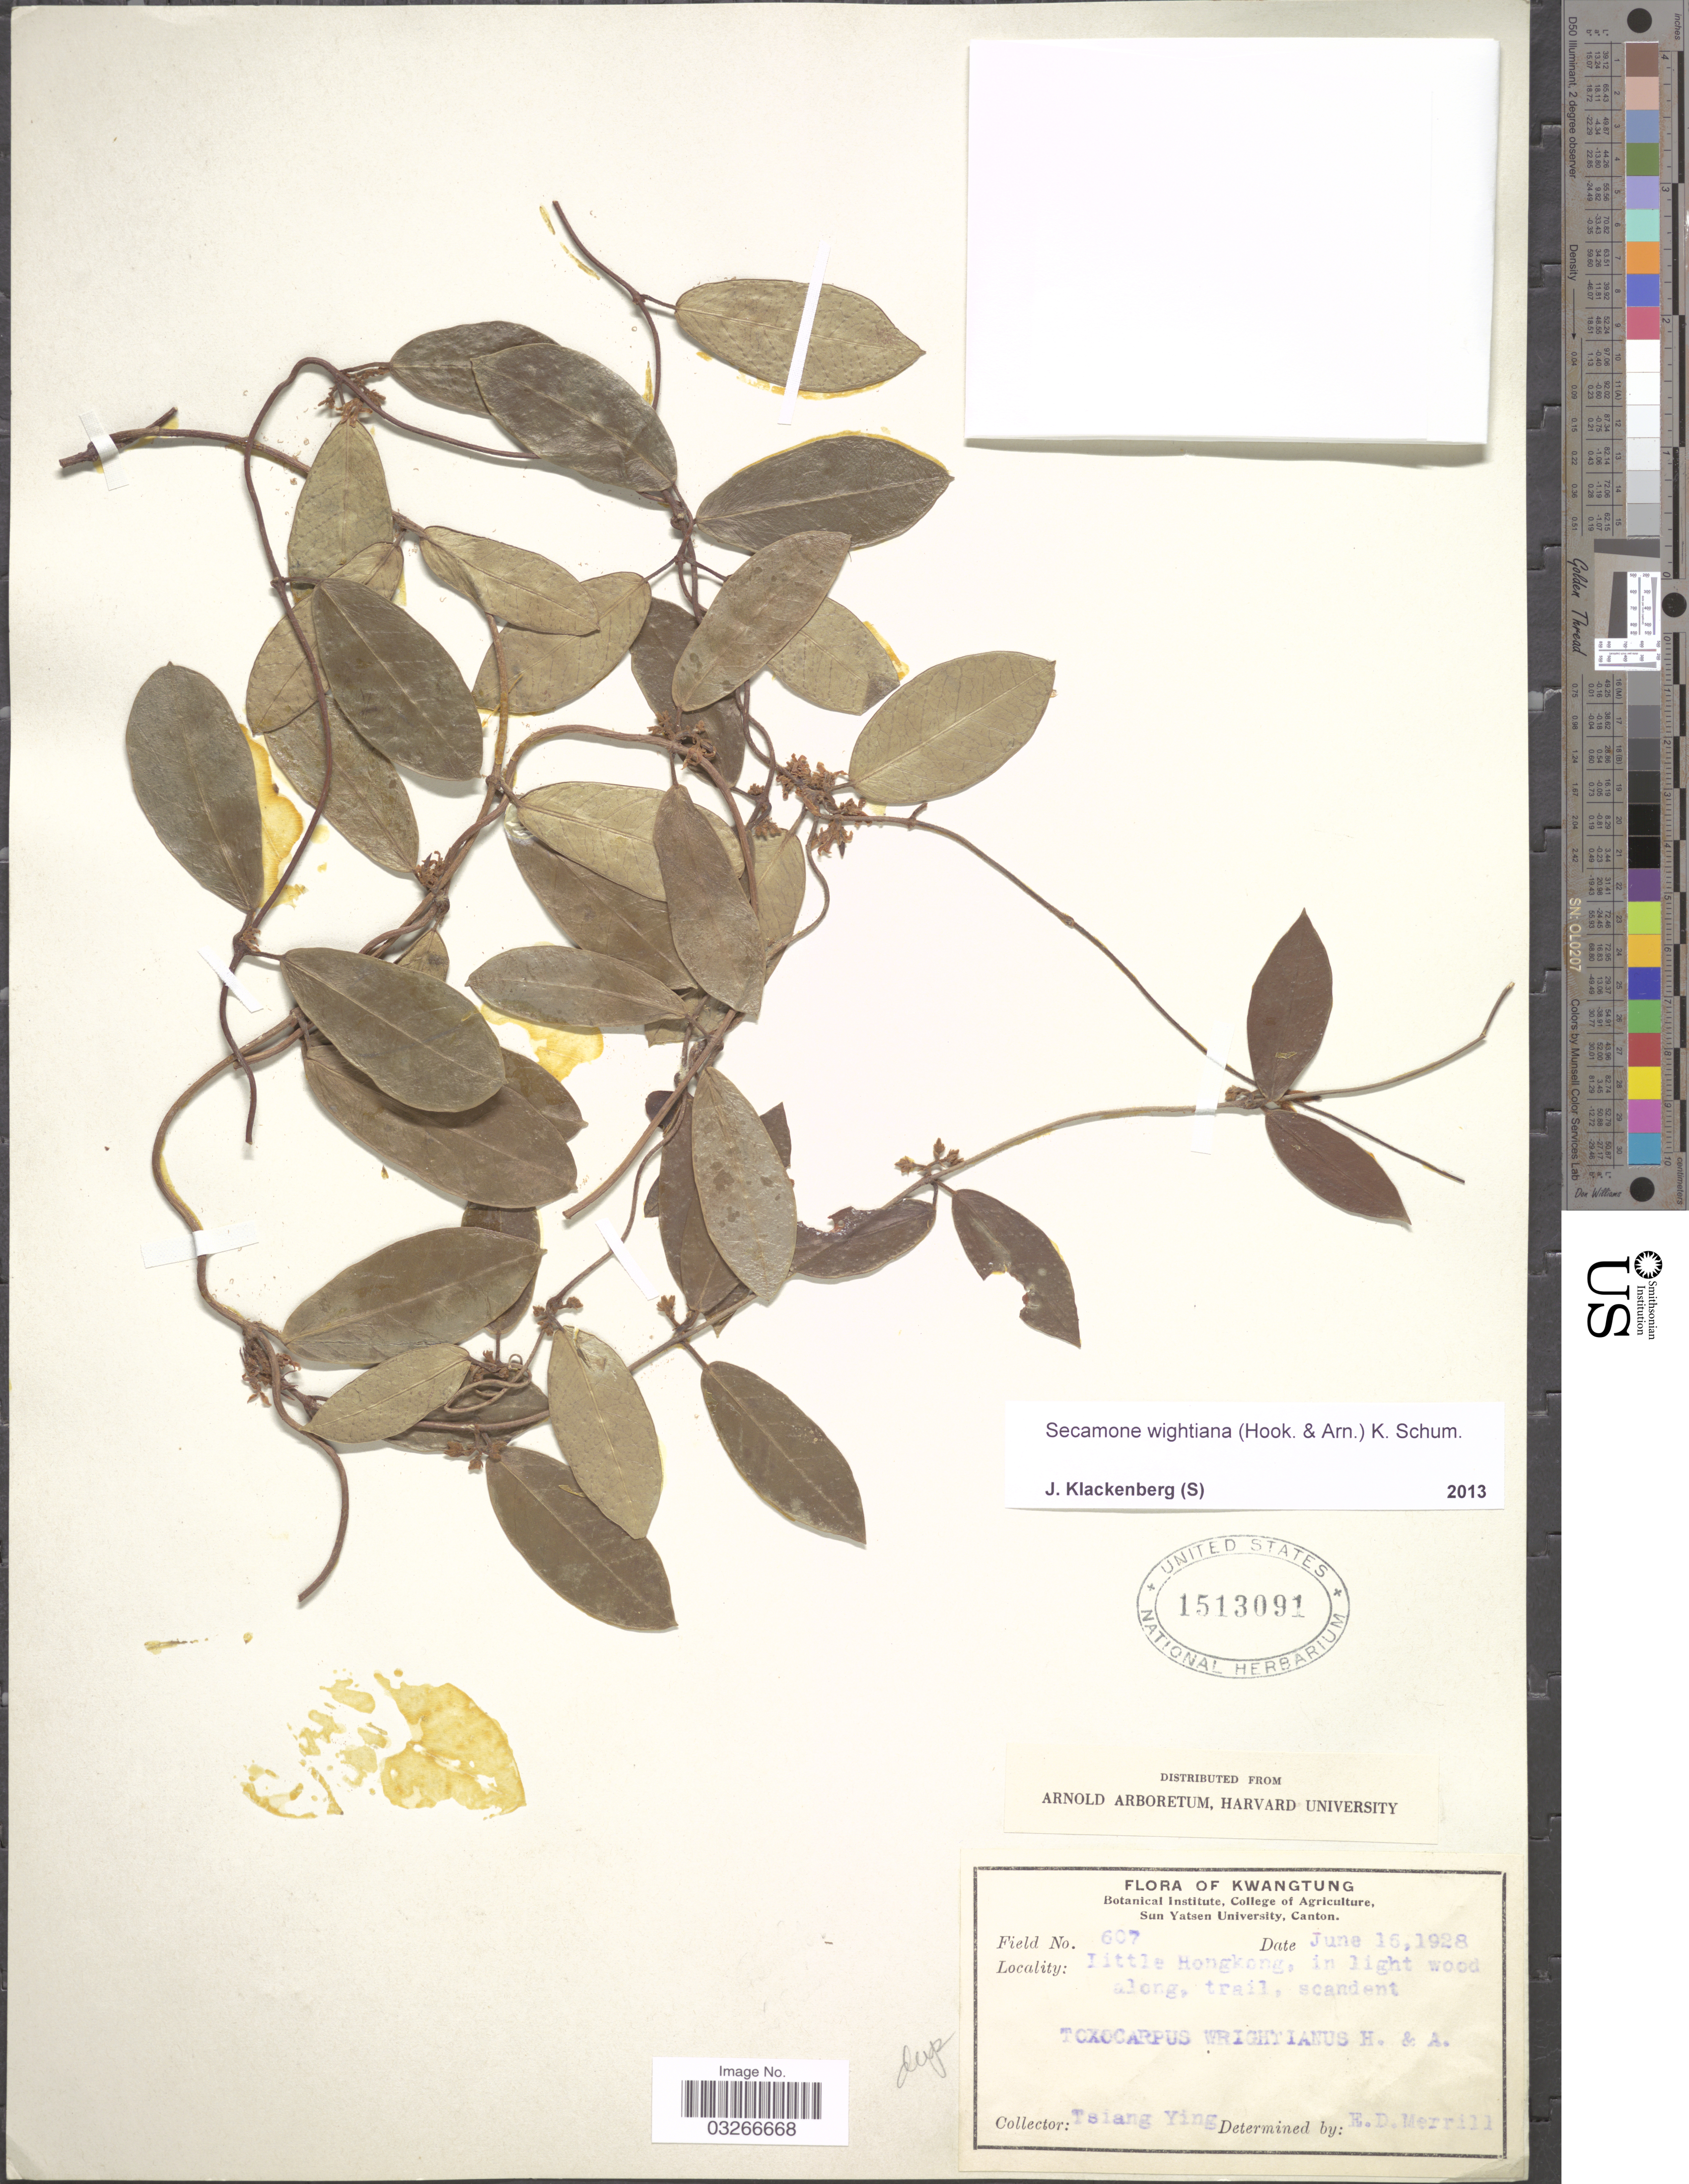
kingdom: Plantae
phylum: Tracheophyta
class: Magnoliopsida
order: Gentianales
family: Apocynaceae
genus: Secamone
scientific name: Secamone wightiana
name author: (Hook. & Arn.) K. Schum.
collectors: T. Ying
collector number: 607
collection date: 1928-06-16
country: China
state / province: Guangdong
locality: Kwangtung. Little Hongkong, in light wood along, trail, scandent.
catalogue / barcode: US 1513091